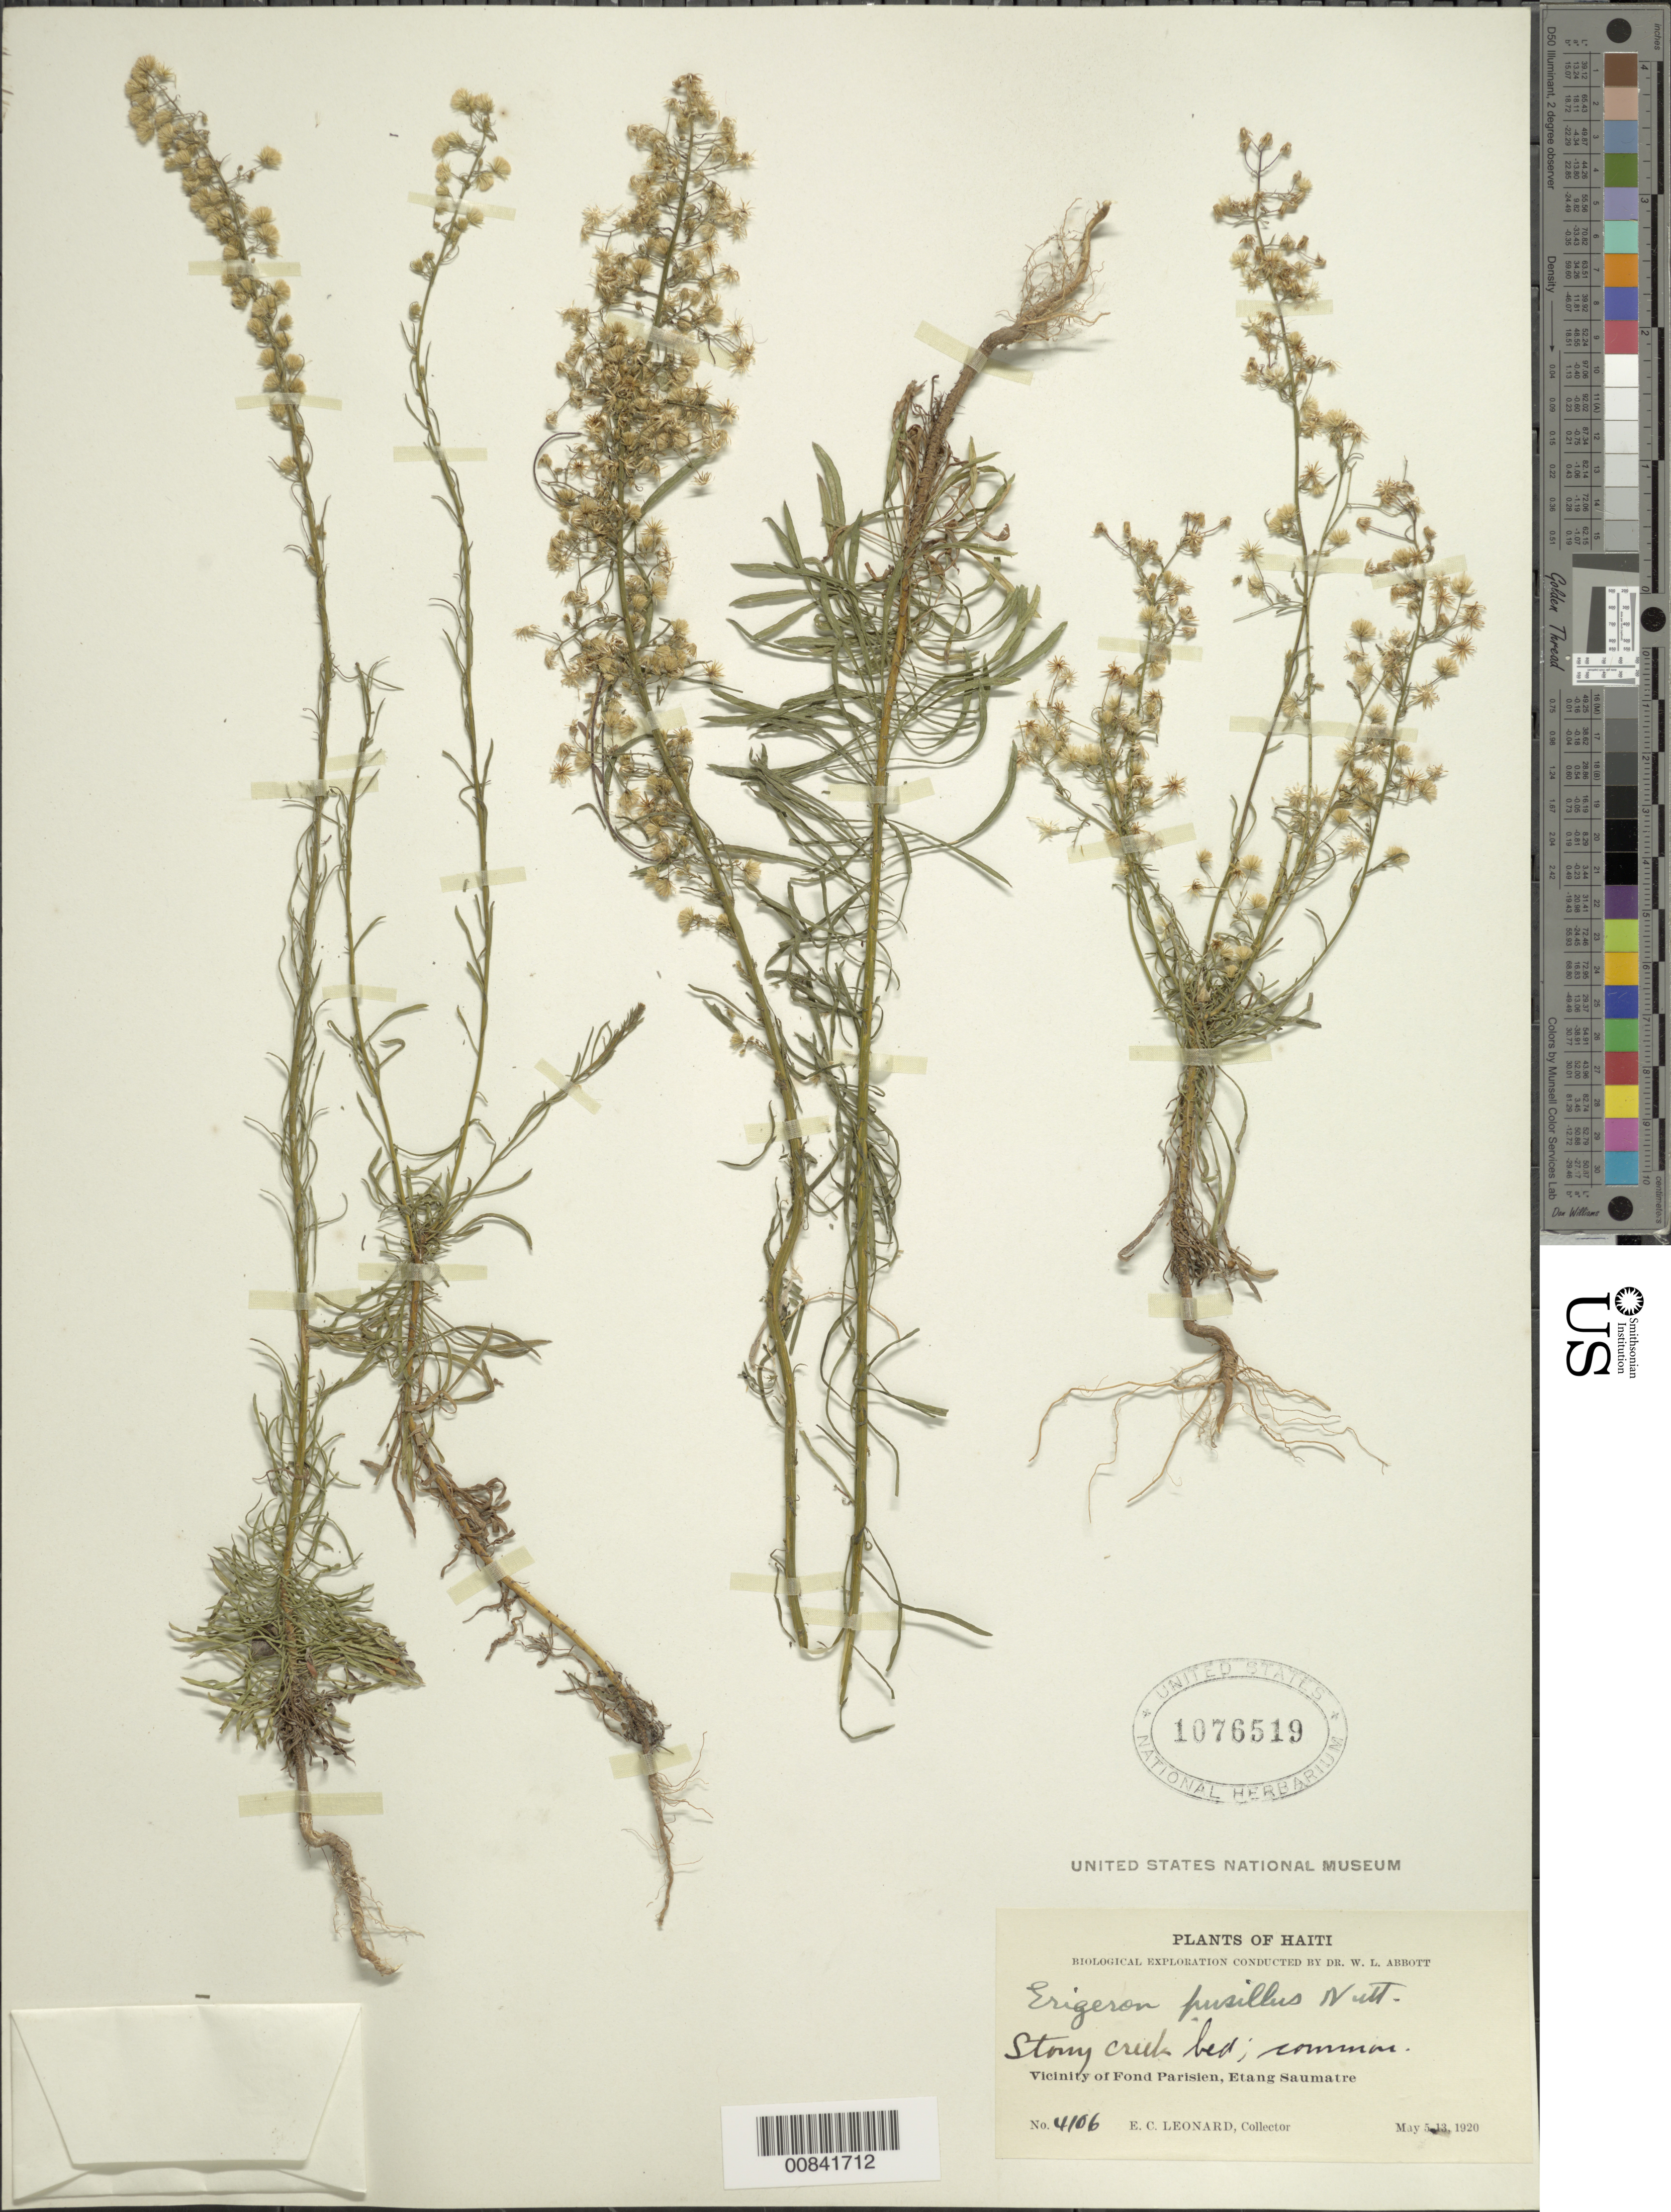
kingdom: Plantae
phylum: Tracheophyta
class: Magnoliopsida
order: Asterales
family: Asteraceae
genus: Conyza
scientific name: Conyza canadensis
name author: (L.) Cronq.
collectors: E. C. Leonard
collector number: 4106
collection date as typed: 05 May 1920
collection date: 1920-05-05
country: Haiti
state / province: Ouest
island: Hispaniola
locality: Vicinity of Fond Parisien, Etang Saumatre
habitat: Stony creek bed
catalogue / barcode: US 1076519